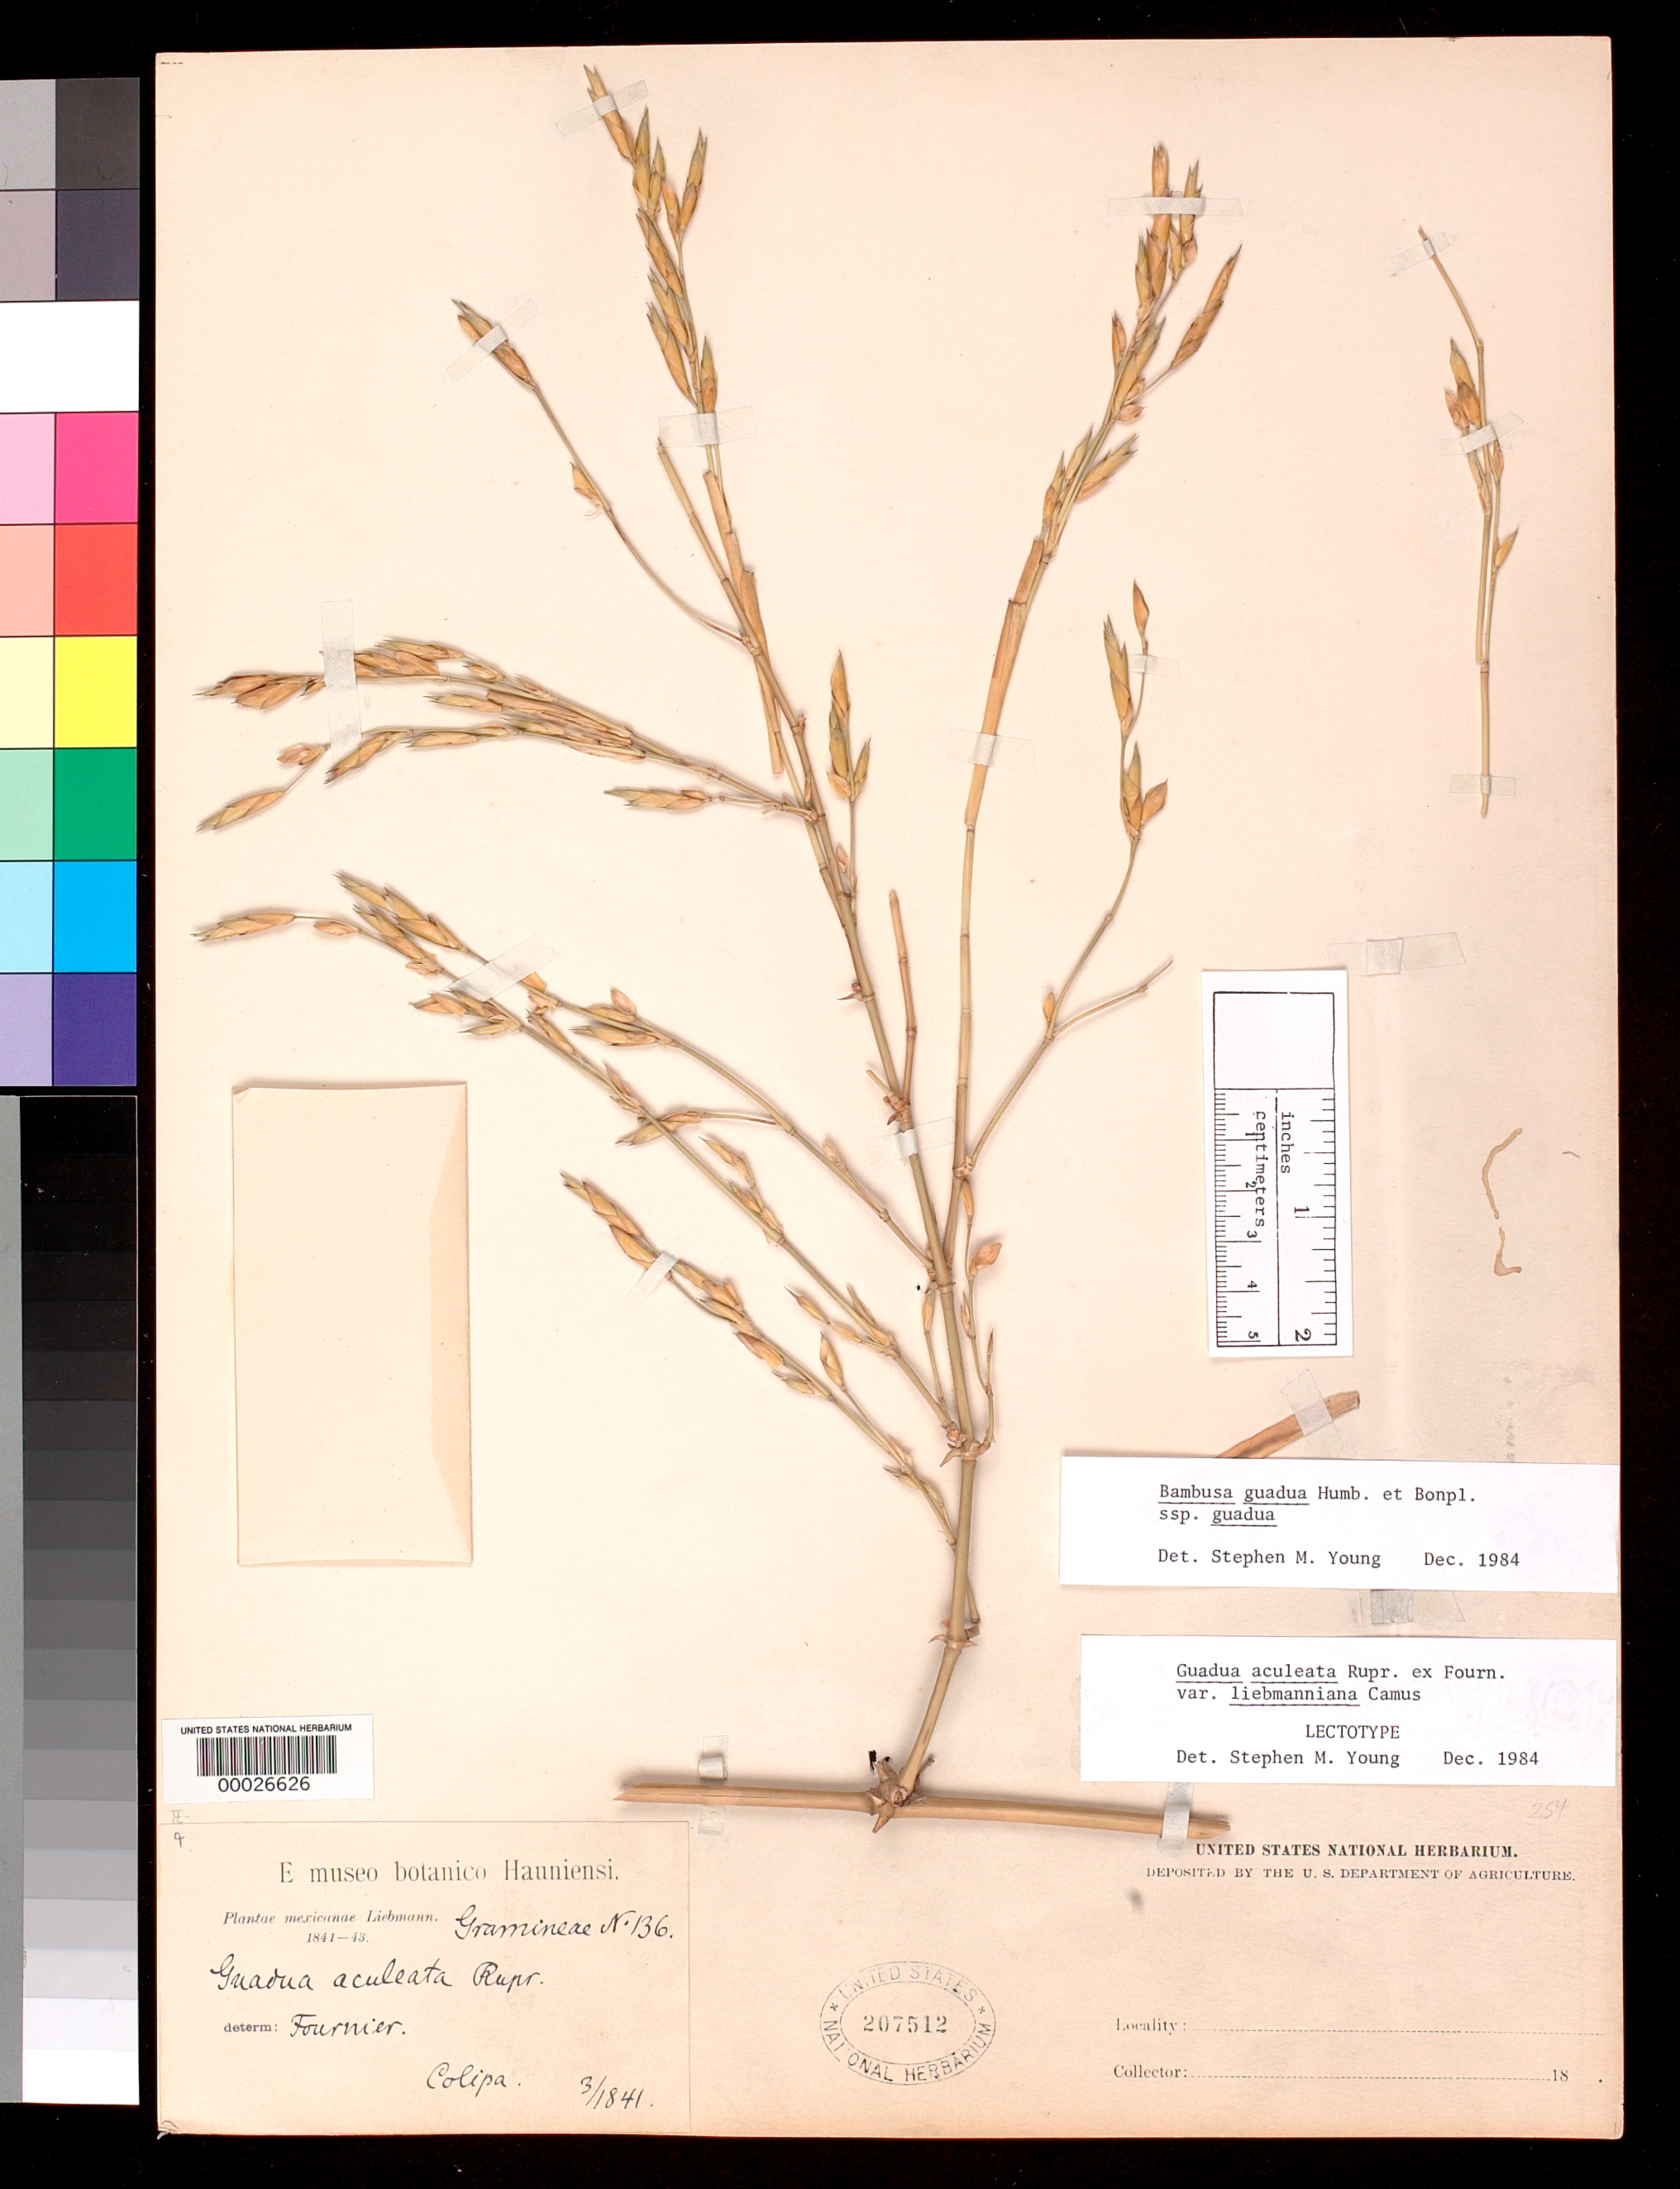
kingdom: Plantae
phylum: Tracheophyta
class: Liliopsida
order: Poales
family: Poaceae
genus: Guadua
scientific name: Guadua aculeata var. liebmanniana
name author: E.G. Camus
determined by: Young, S. M.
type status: Lectotype; Type Collection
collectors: F. M. Liebmann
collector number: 136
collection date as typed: Mar 1841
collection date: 1841-03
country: Mexico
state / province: Veracruz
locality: Colipa.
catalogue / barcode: US 207512